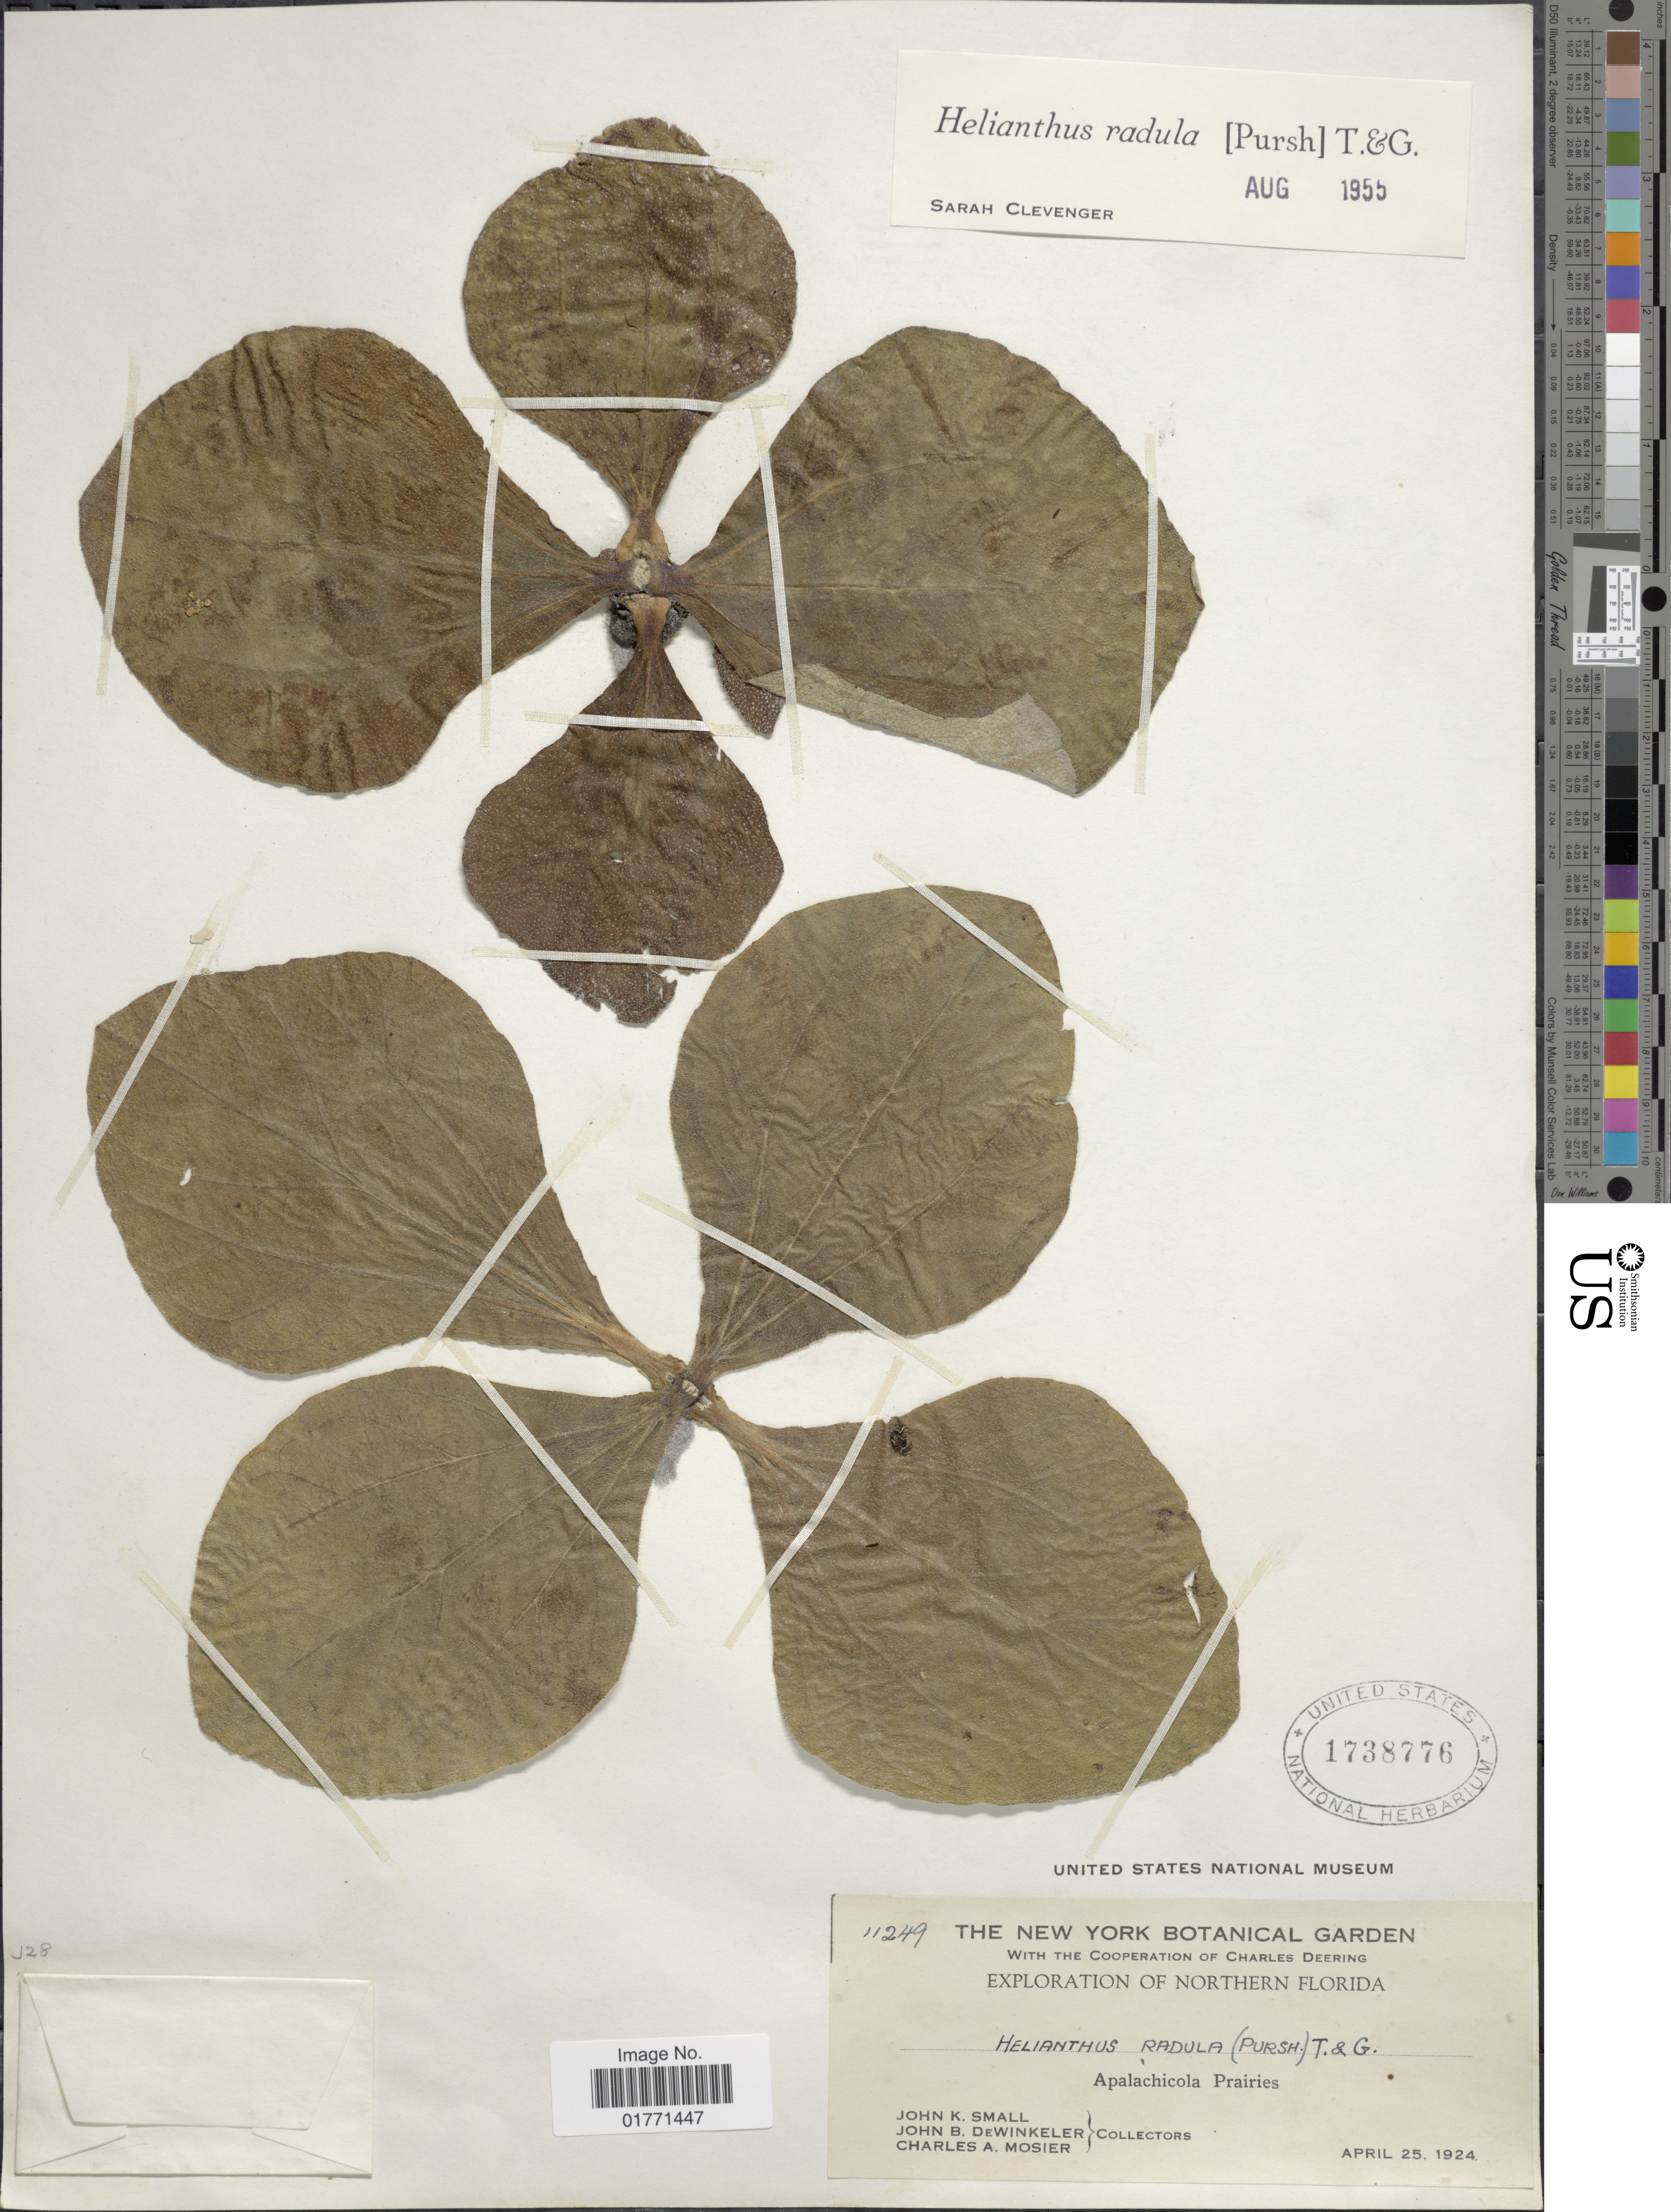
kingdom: Plantae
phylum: Tracheophyta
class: Magnoliopsida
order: Asterales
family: Asteraceae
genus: Helianthus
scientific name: Helianthus radula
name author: (Pursh) Torr. & A. Gray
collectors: J. K. Small, J. B. Dewinkeler & C. A. Mosier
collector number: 11249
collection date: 1924-04-25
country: United States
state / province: Florida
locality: Northern Florida. Apalachicola Prairies.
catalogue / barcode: US 1738776